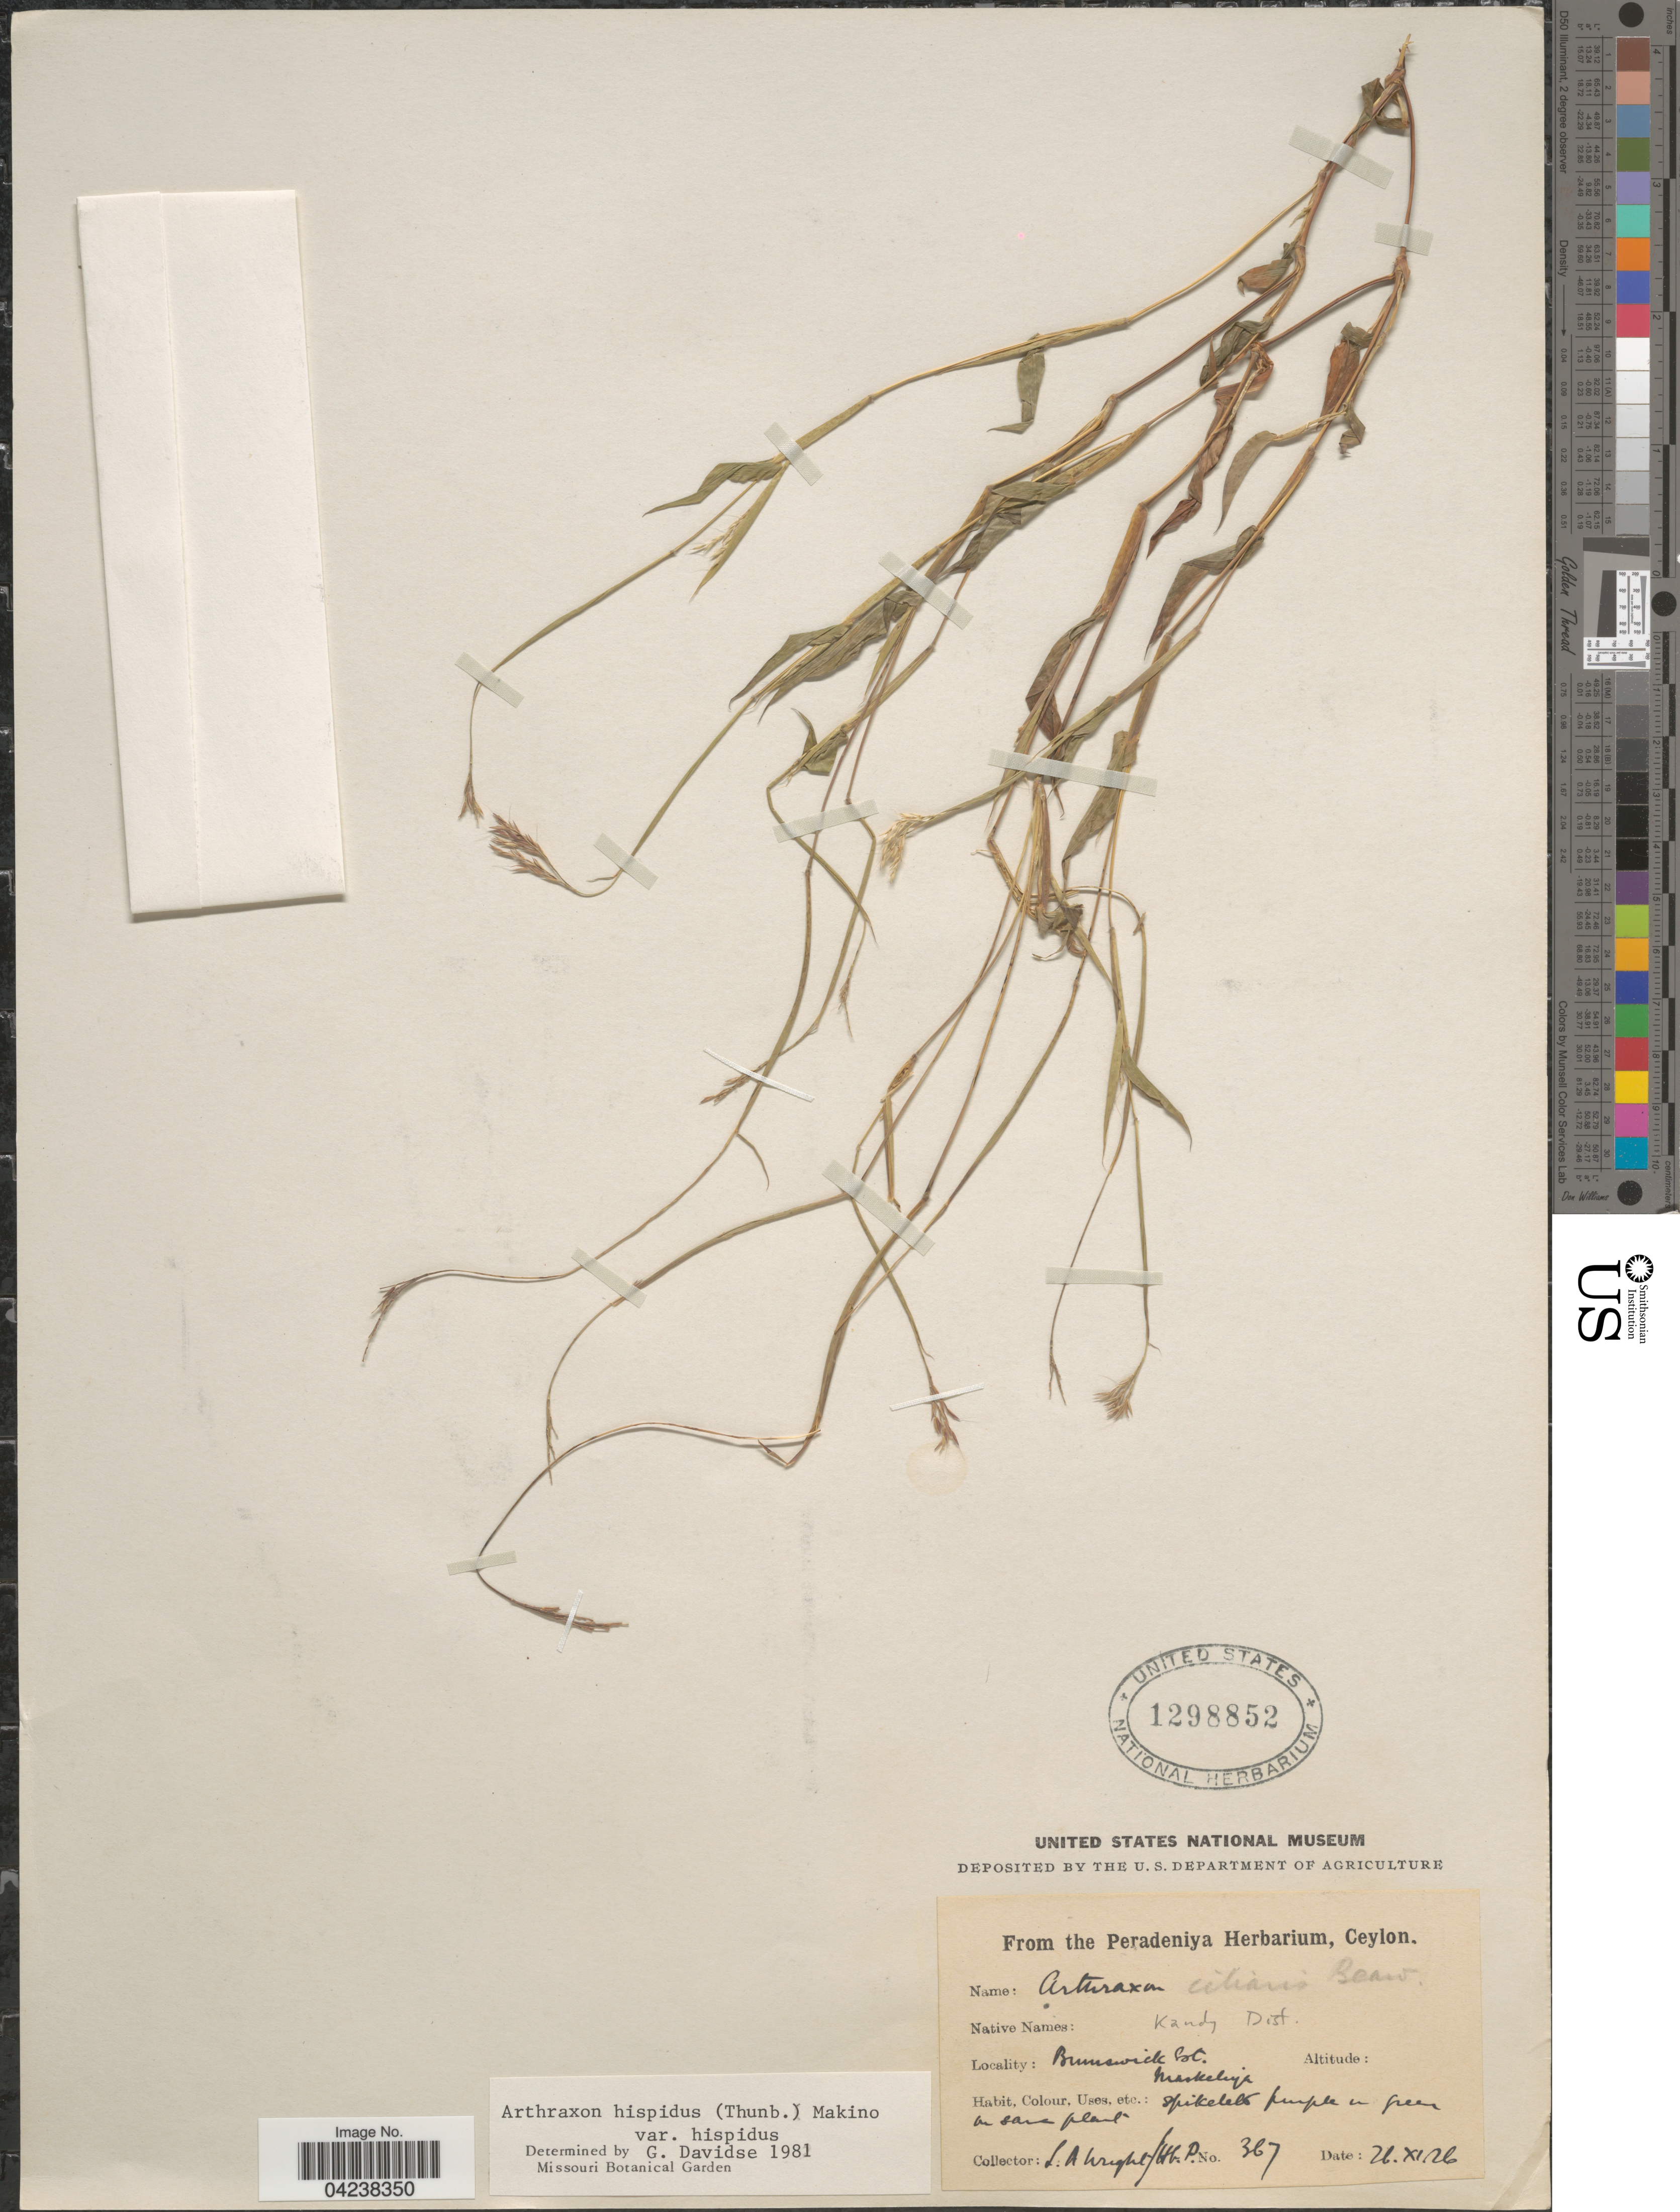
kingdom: Plantae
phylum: Tracheophyta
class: Liliopsida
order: Poales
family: Poaceae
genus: Arthraxon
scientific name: Arthraxon hispidus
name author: (Thunb.) Makino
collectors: L. Wright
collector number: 367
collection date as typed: Transcribed d/m/y: 26/11/26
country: Sri Lanka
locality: Kandy Dist. Brunswick Est. Maskeliya.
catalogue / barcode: US 1298852